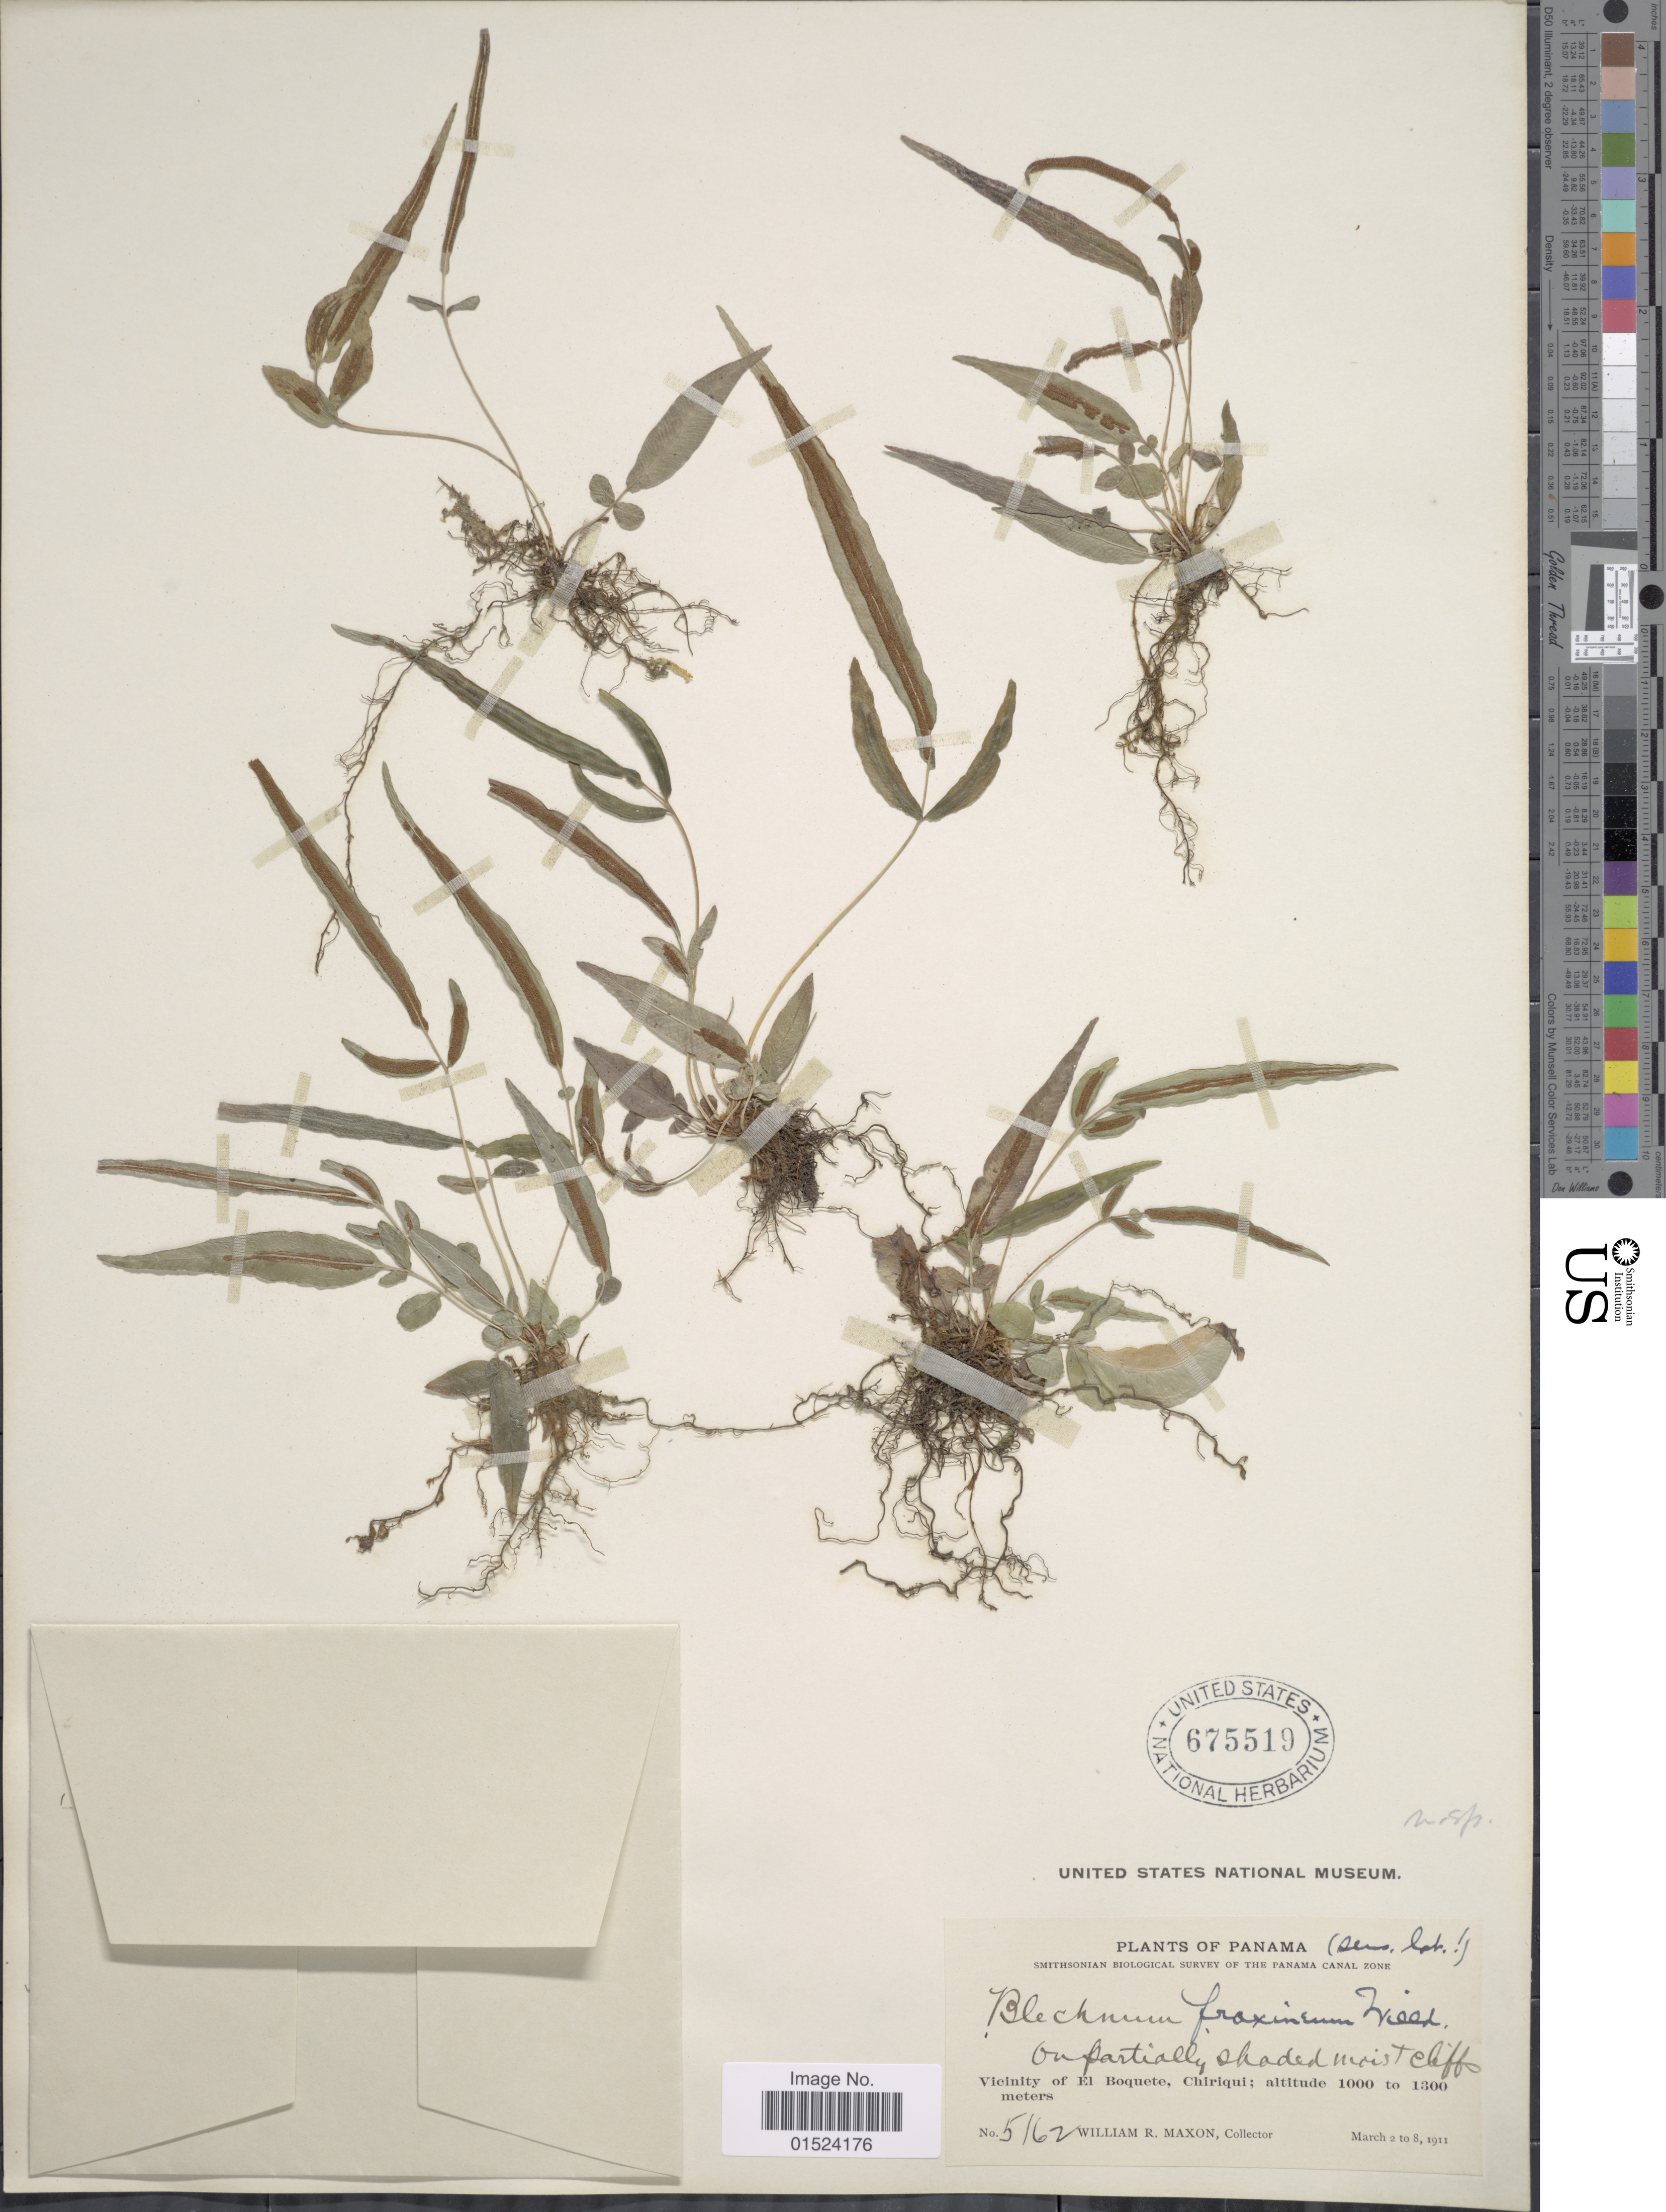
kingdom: Plantae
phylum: Tracheophyta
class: Polypodiopsida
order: Polypodiales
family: Blechnaceae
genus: Blechnum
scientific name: Blechnum lellingerianum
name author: L.D. Gómez in L.D. Gómez &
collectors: W. R. Maxon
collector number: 5162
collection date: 1911-03-02/1911-03-08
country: Costa Rica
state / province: San José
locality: Vicinity of El Boquete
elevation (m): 1000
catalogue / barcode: US 675519